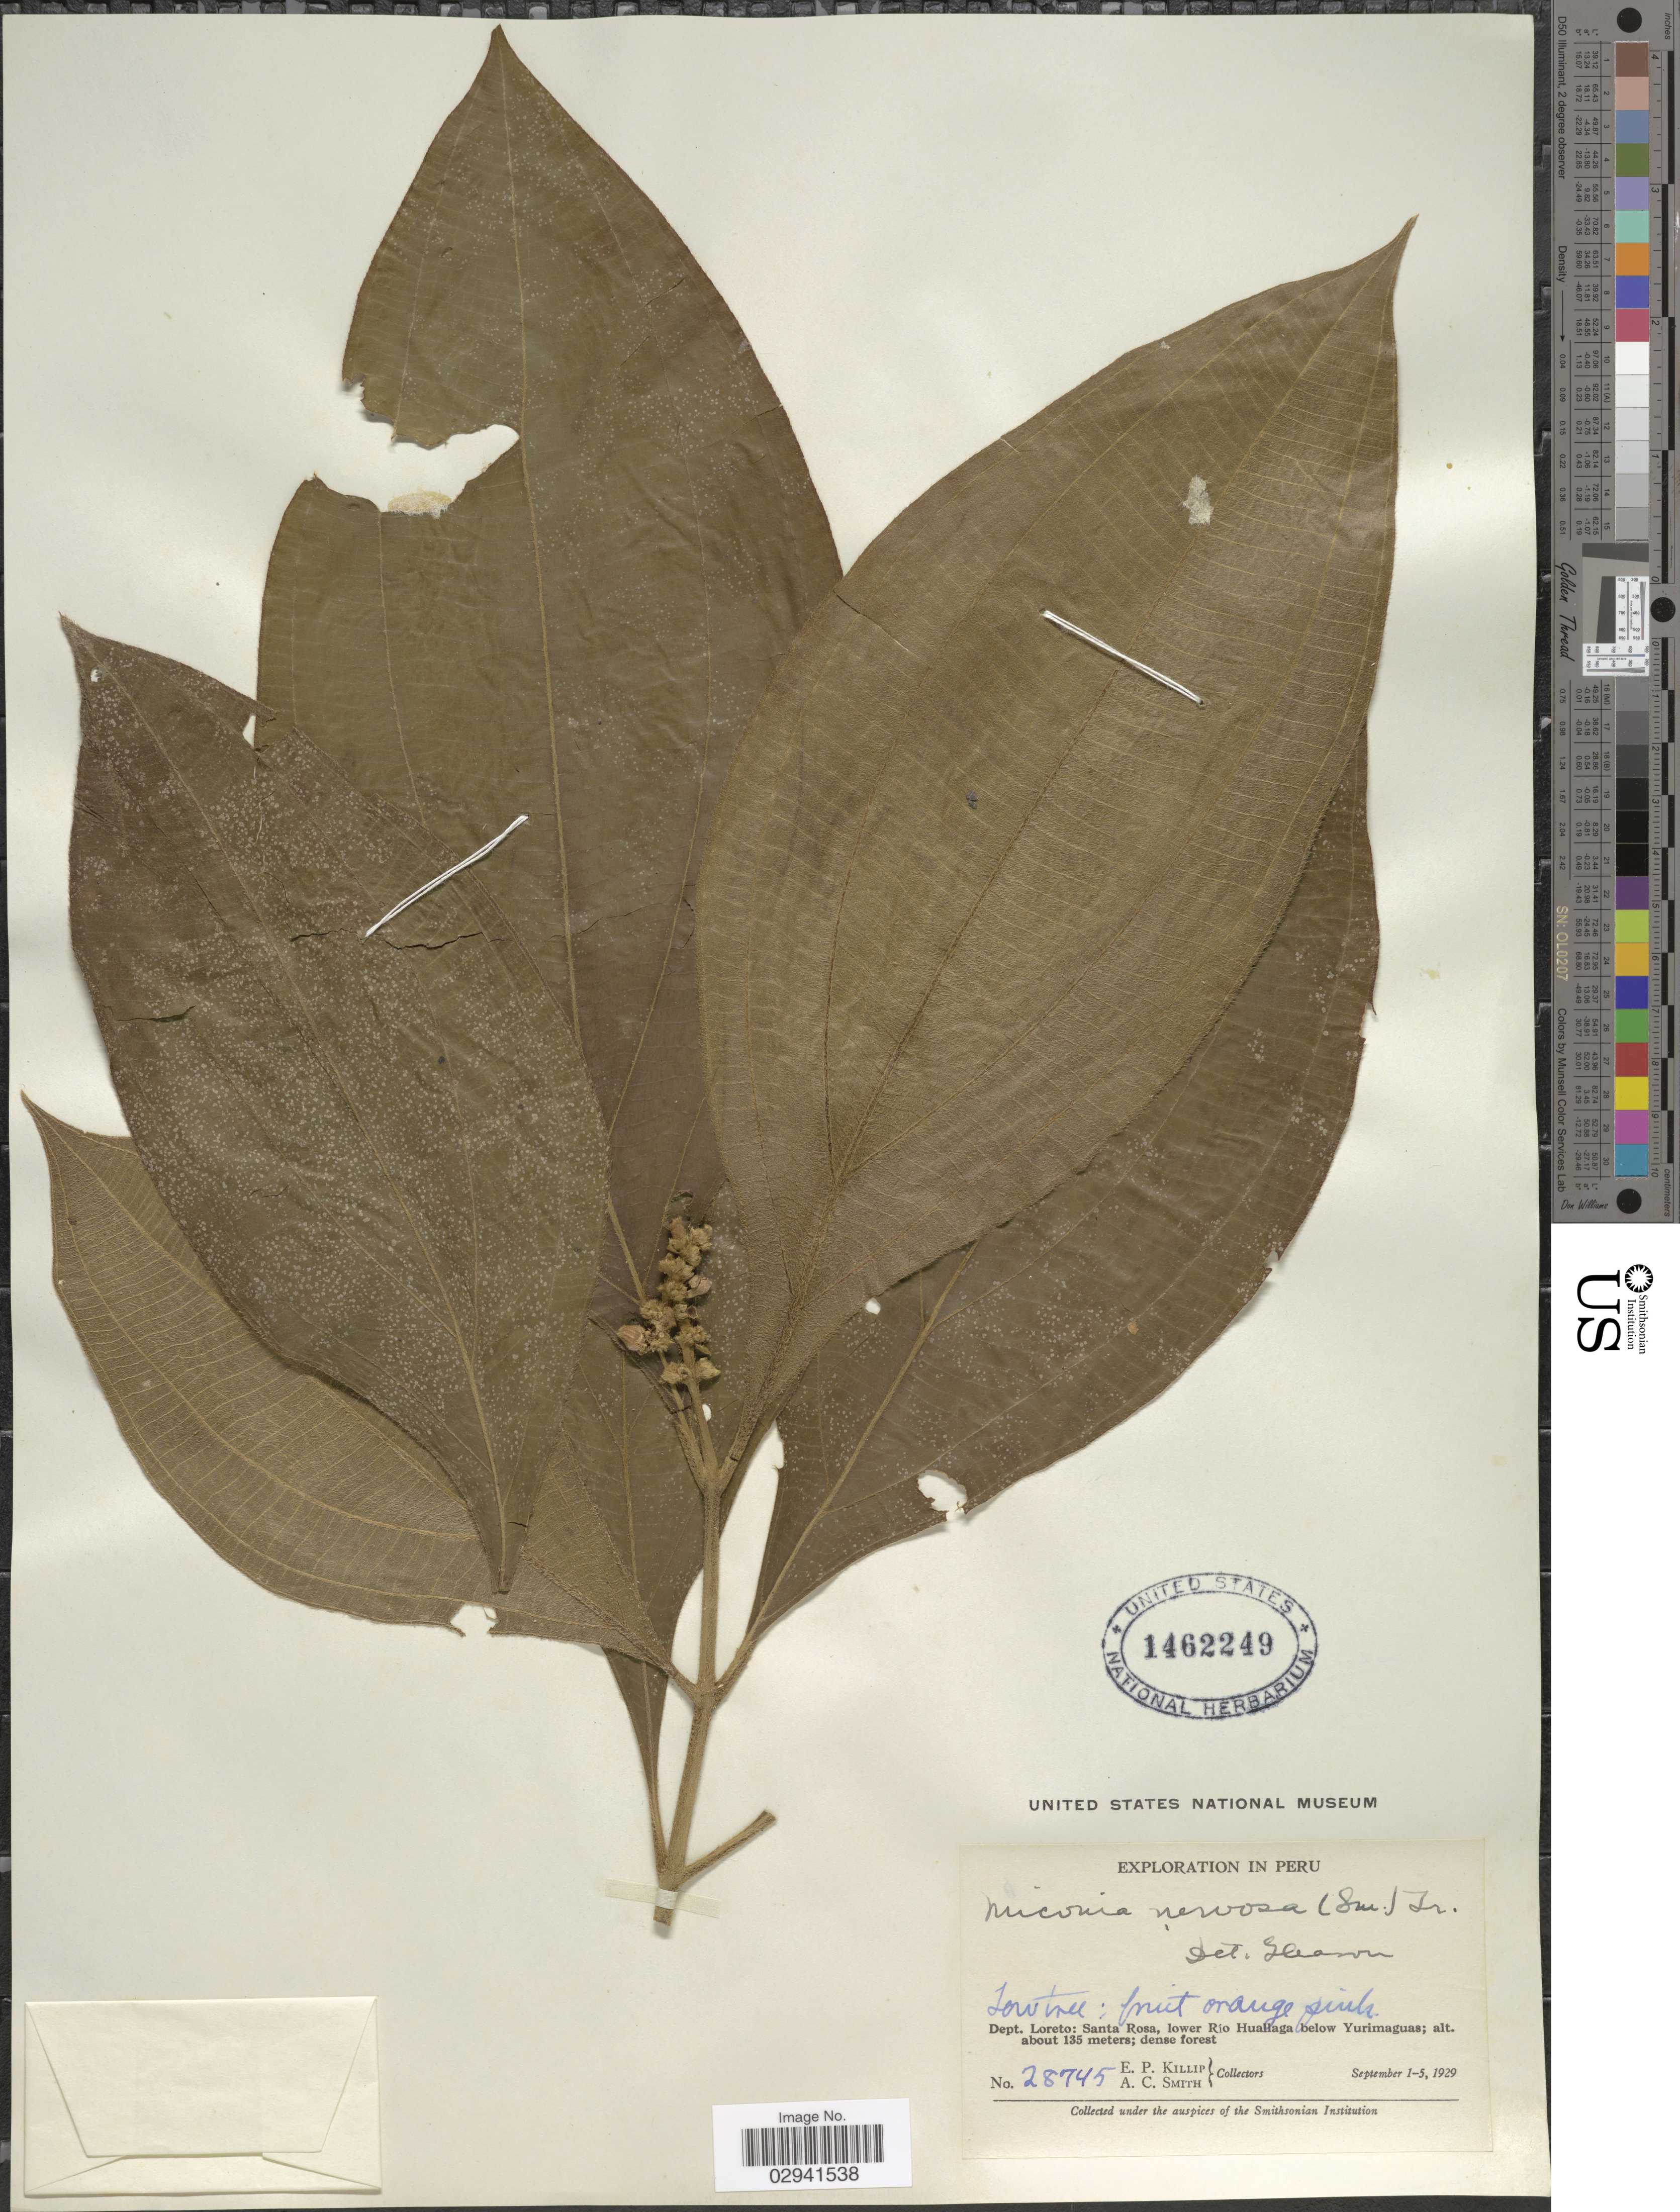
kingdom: Plantae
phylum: Tracheophyta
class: Magnoliopsida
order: Myrtales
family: Melastomataceae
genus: Miconia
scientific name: Miconia nervosa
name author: (Sm.) Triana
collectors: E. P. Killip & A. C. Smith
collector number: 28745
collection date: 1929-09-01/1929-09-05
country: Peru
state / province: Loreto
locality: Dept. Loreto: Santa Rosa, lower Río Huallaga below Yurimaguas. Dense forest.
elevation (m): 135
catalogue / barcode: US 1462249